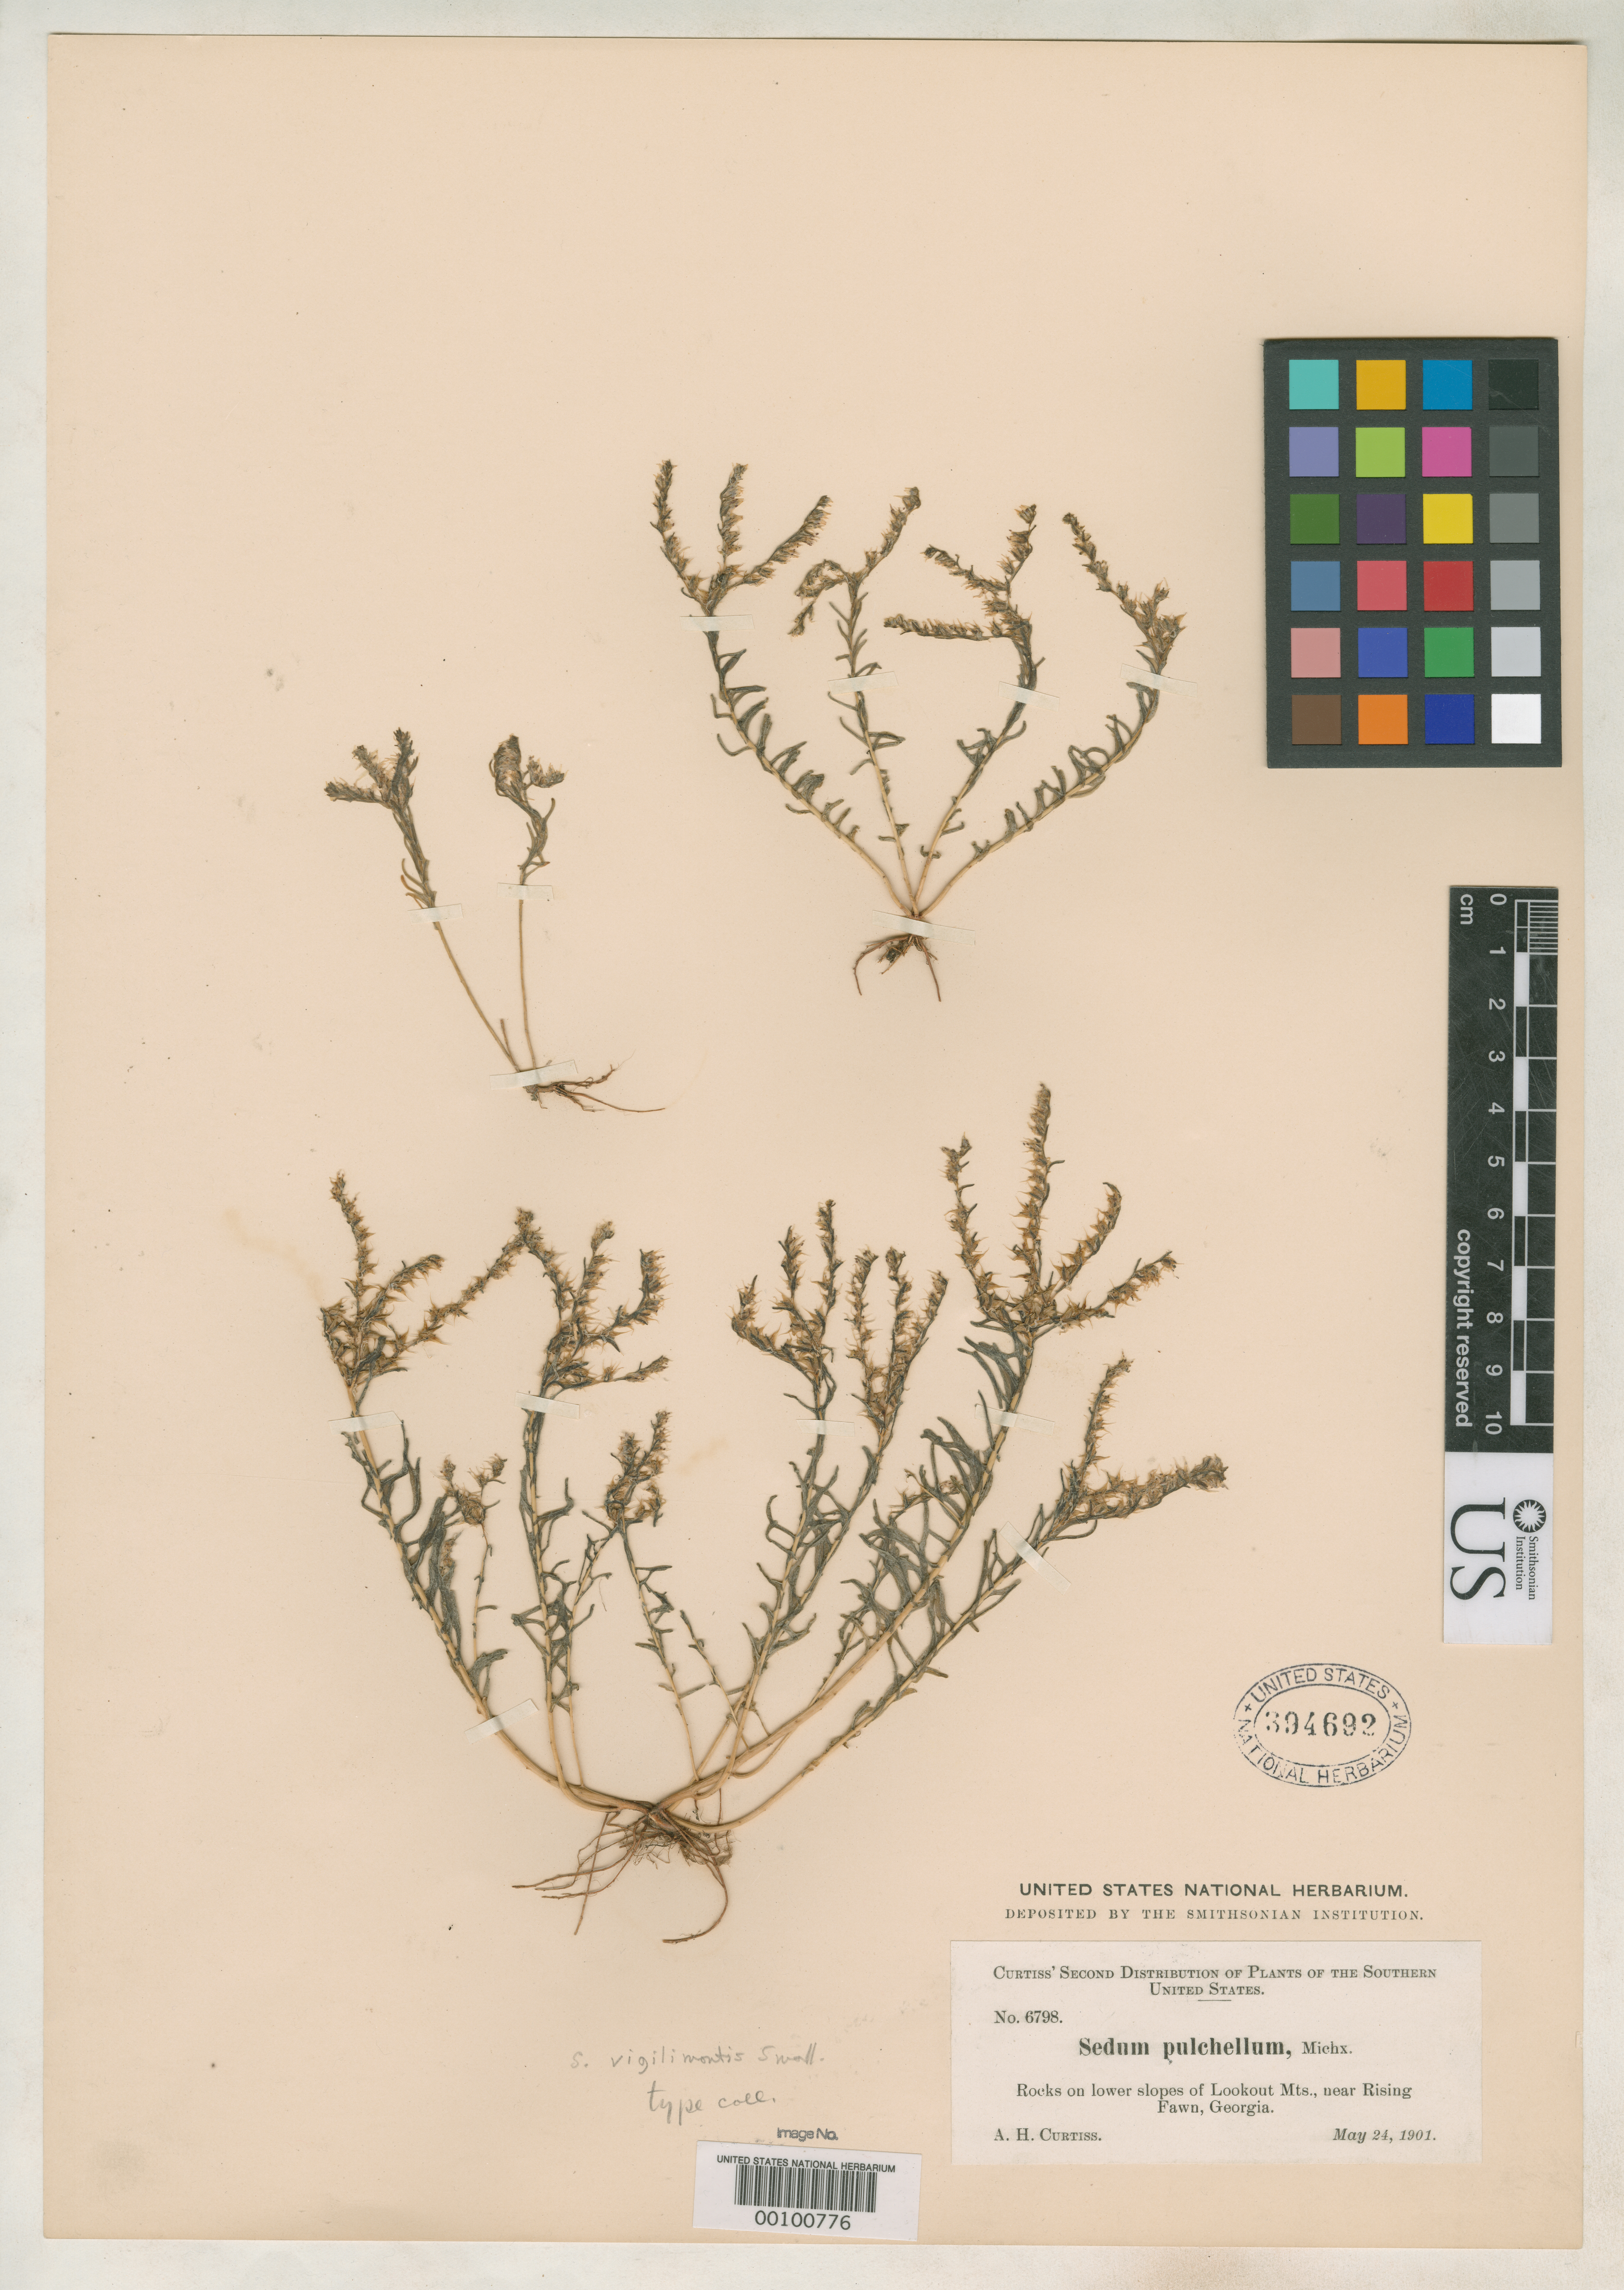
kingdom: Plantae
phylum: Tracheophyta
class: Magnoliopsida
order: Saxifragales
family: Crassulaceae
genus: Sedum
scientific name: Sedum vigilimontis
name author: Small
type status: Type Collection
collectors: A. H. Curtiss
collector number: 6798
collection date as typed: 24 May 1901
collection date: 1901-05-24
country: United States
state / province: Georgia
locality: Lookout Mts., near Rising Fawn.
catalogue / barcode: US 394692